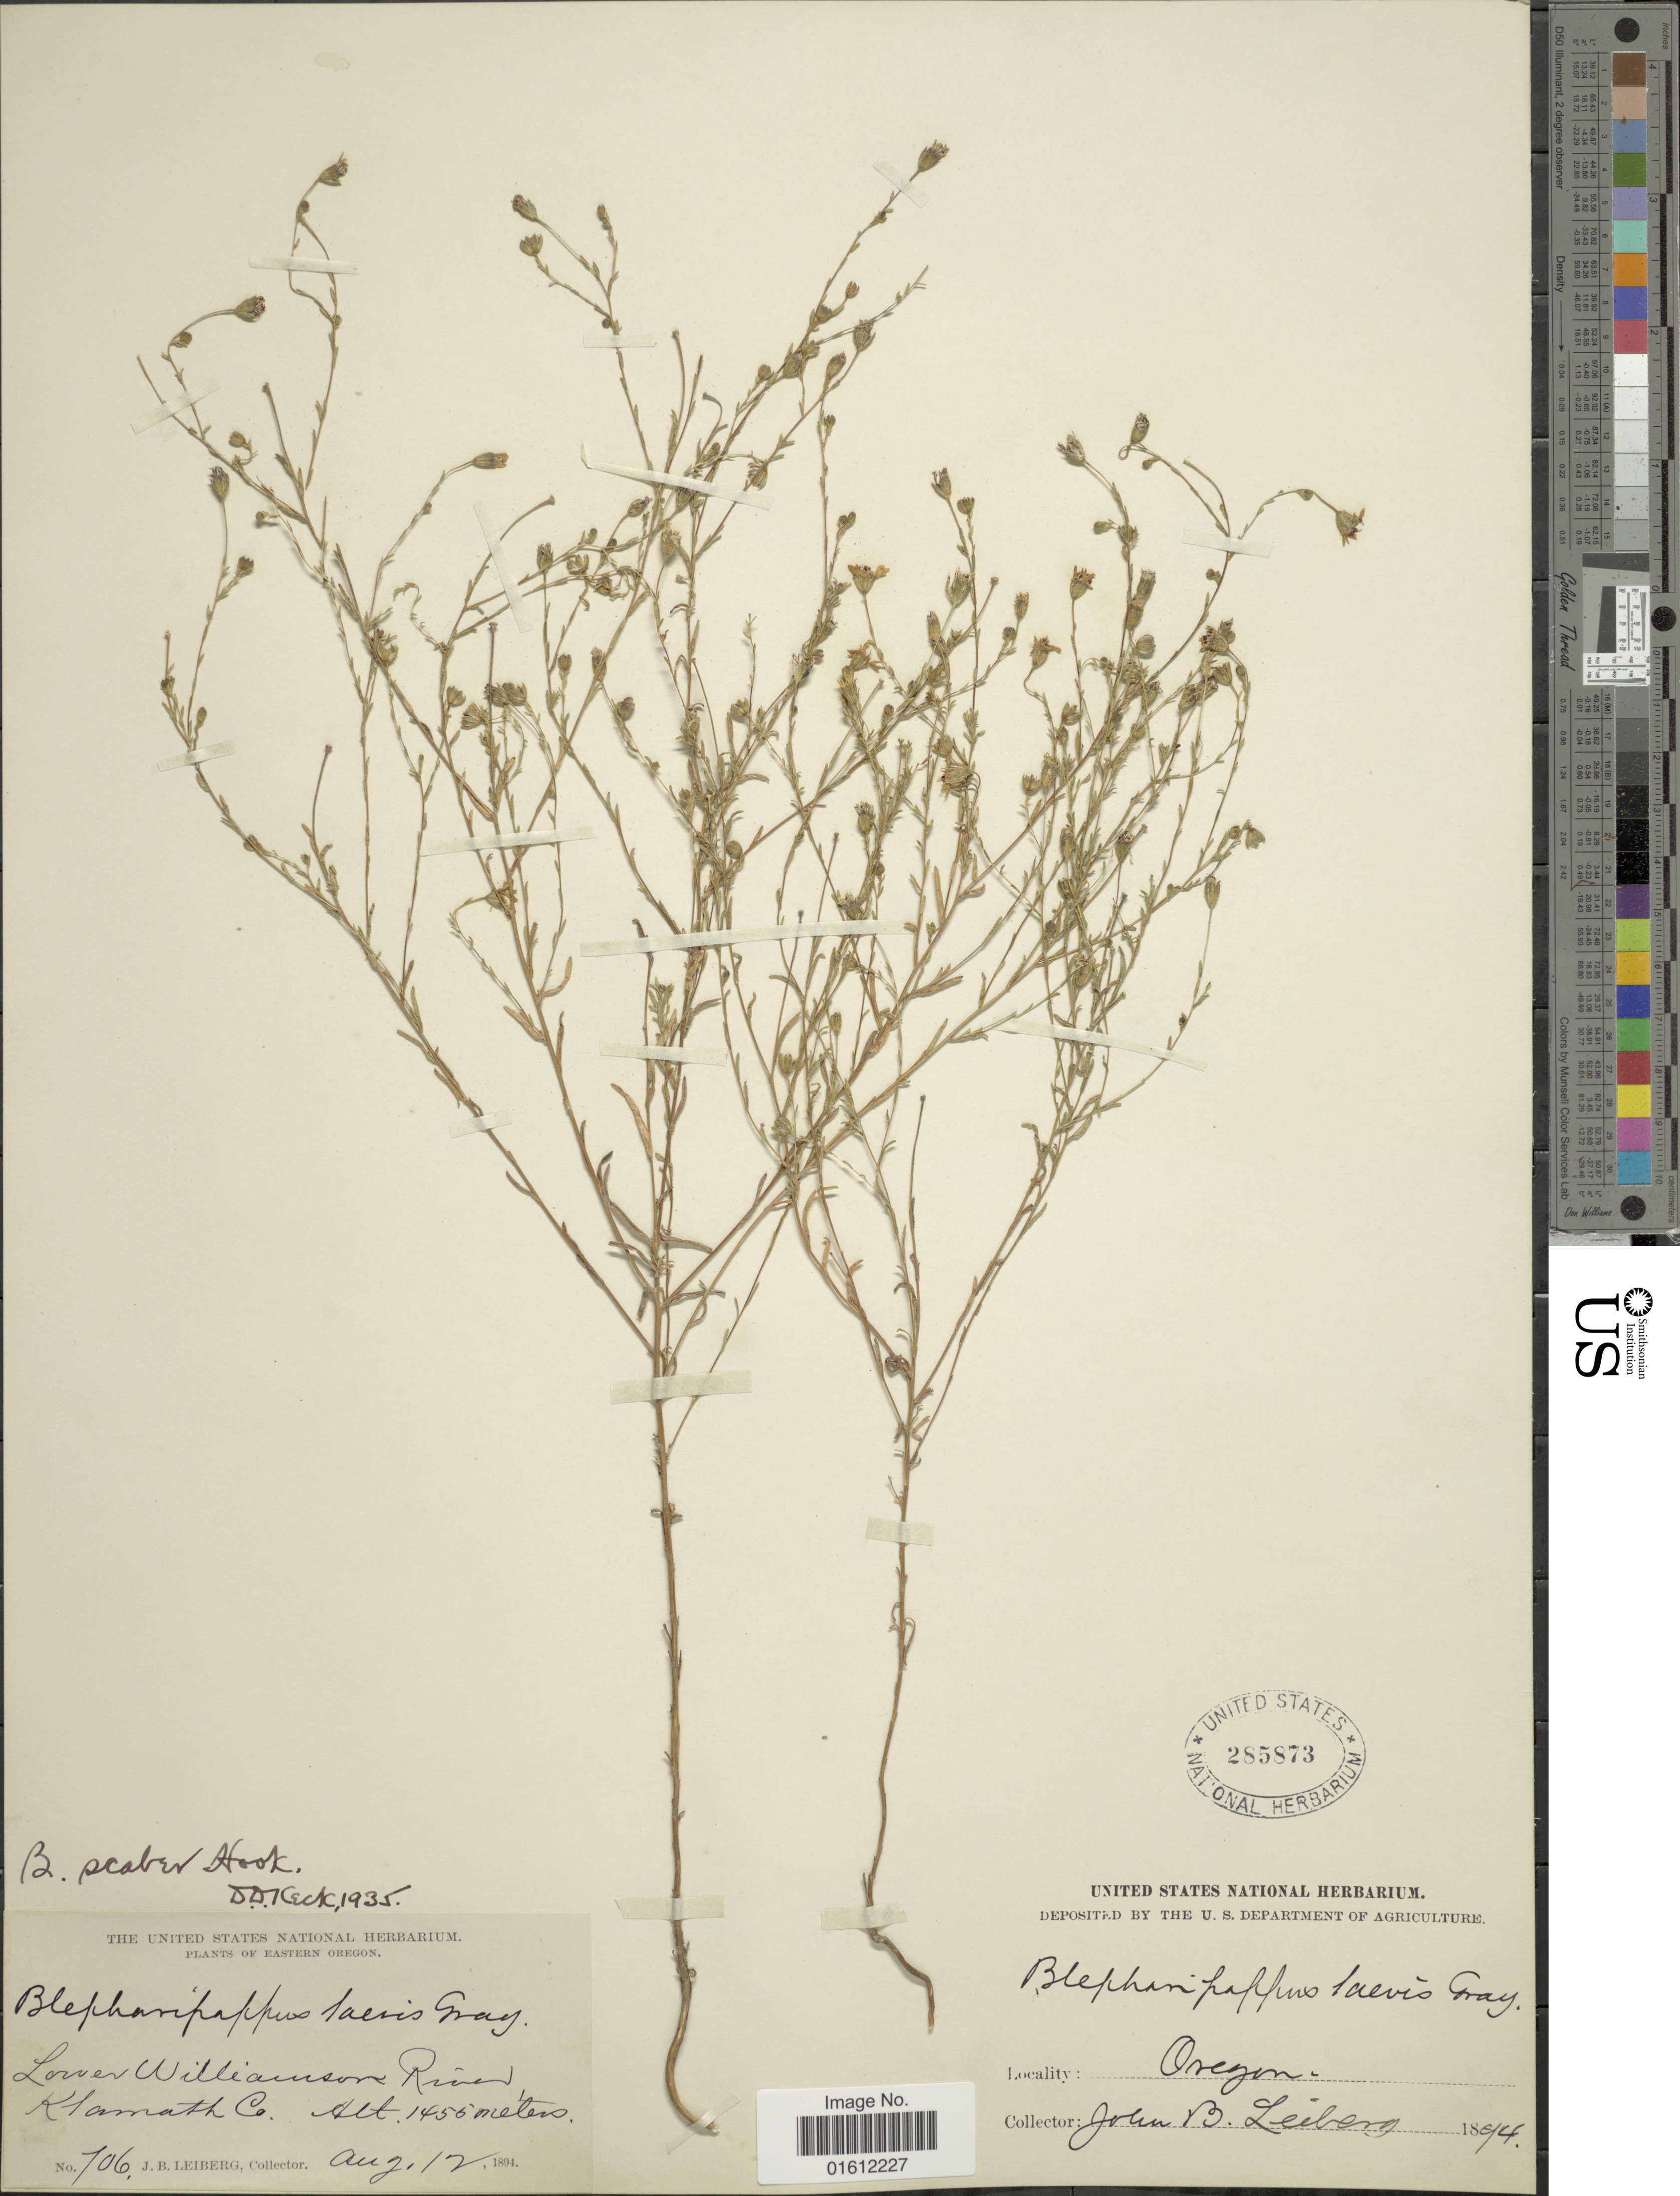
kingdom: Plantae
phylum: Tracheophyta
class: Magnoliopsida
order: Asterales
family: Asteraceae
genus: Blepharipappus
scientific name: Blepharipappus laevis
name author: (A. Gray) A. Gray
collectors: J. B. Leiberg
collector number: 706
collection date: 1894-08-12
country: United States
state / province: Oregon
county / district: Klamath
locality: Eastern Oregon, Lower Willamson River, Klamath Co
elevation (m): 1450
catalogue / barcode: US 285873